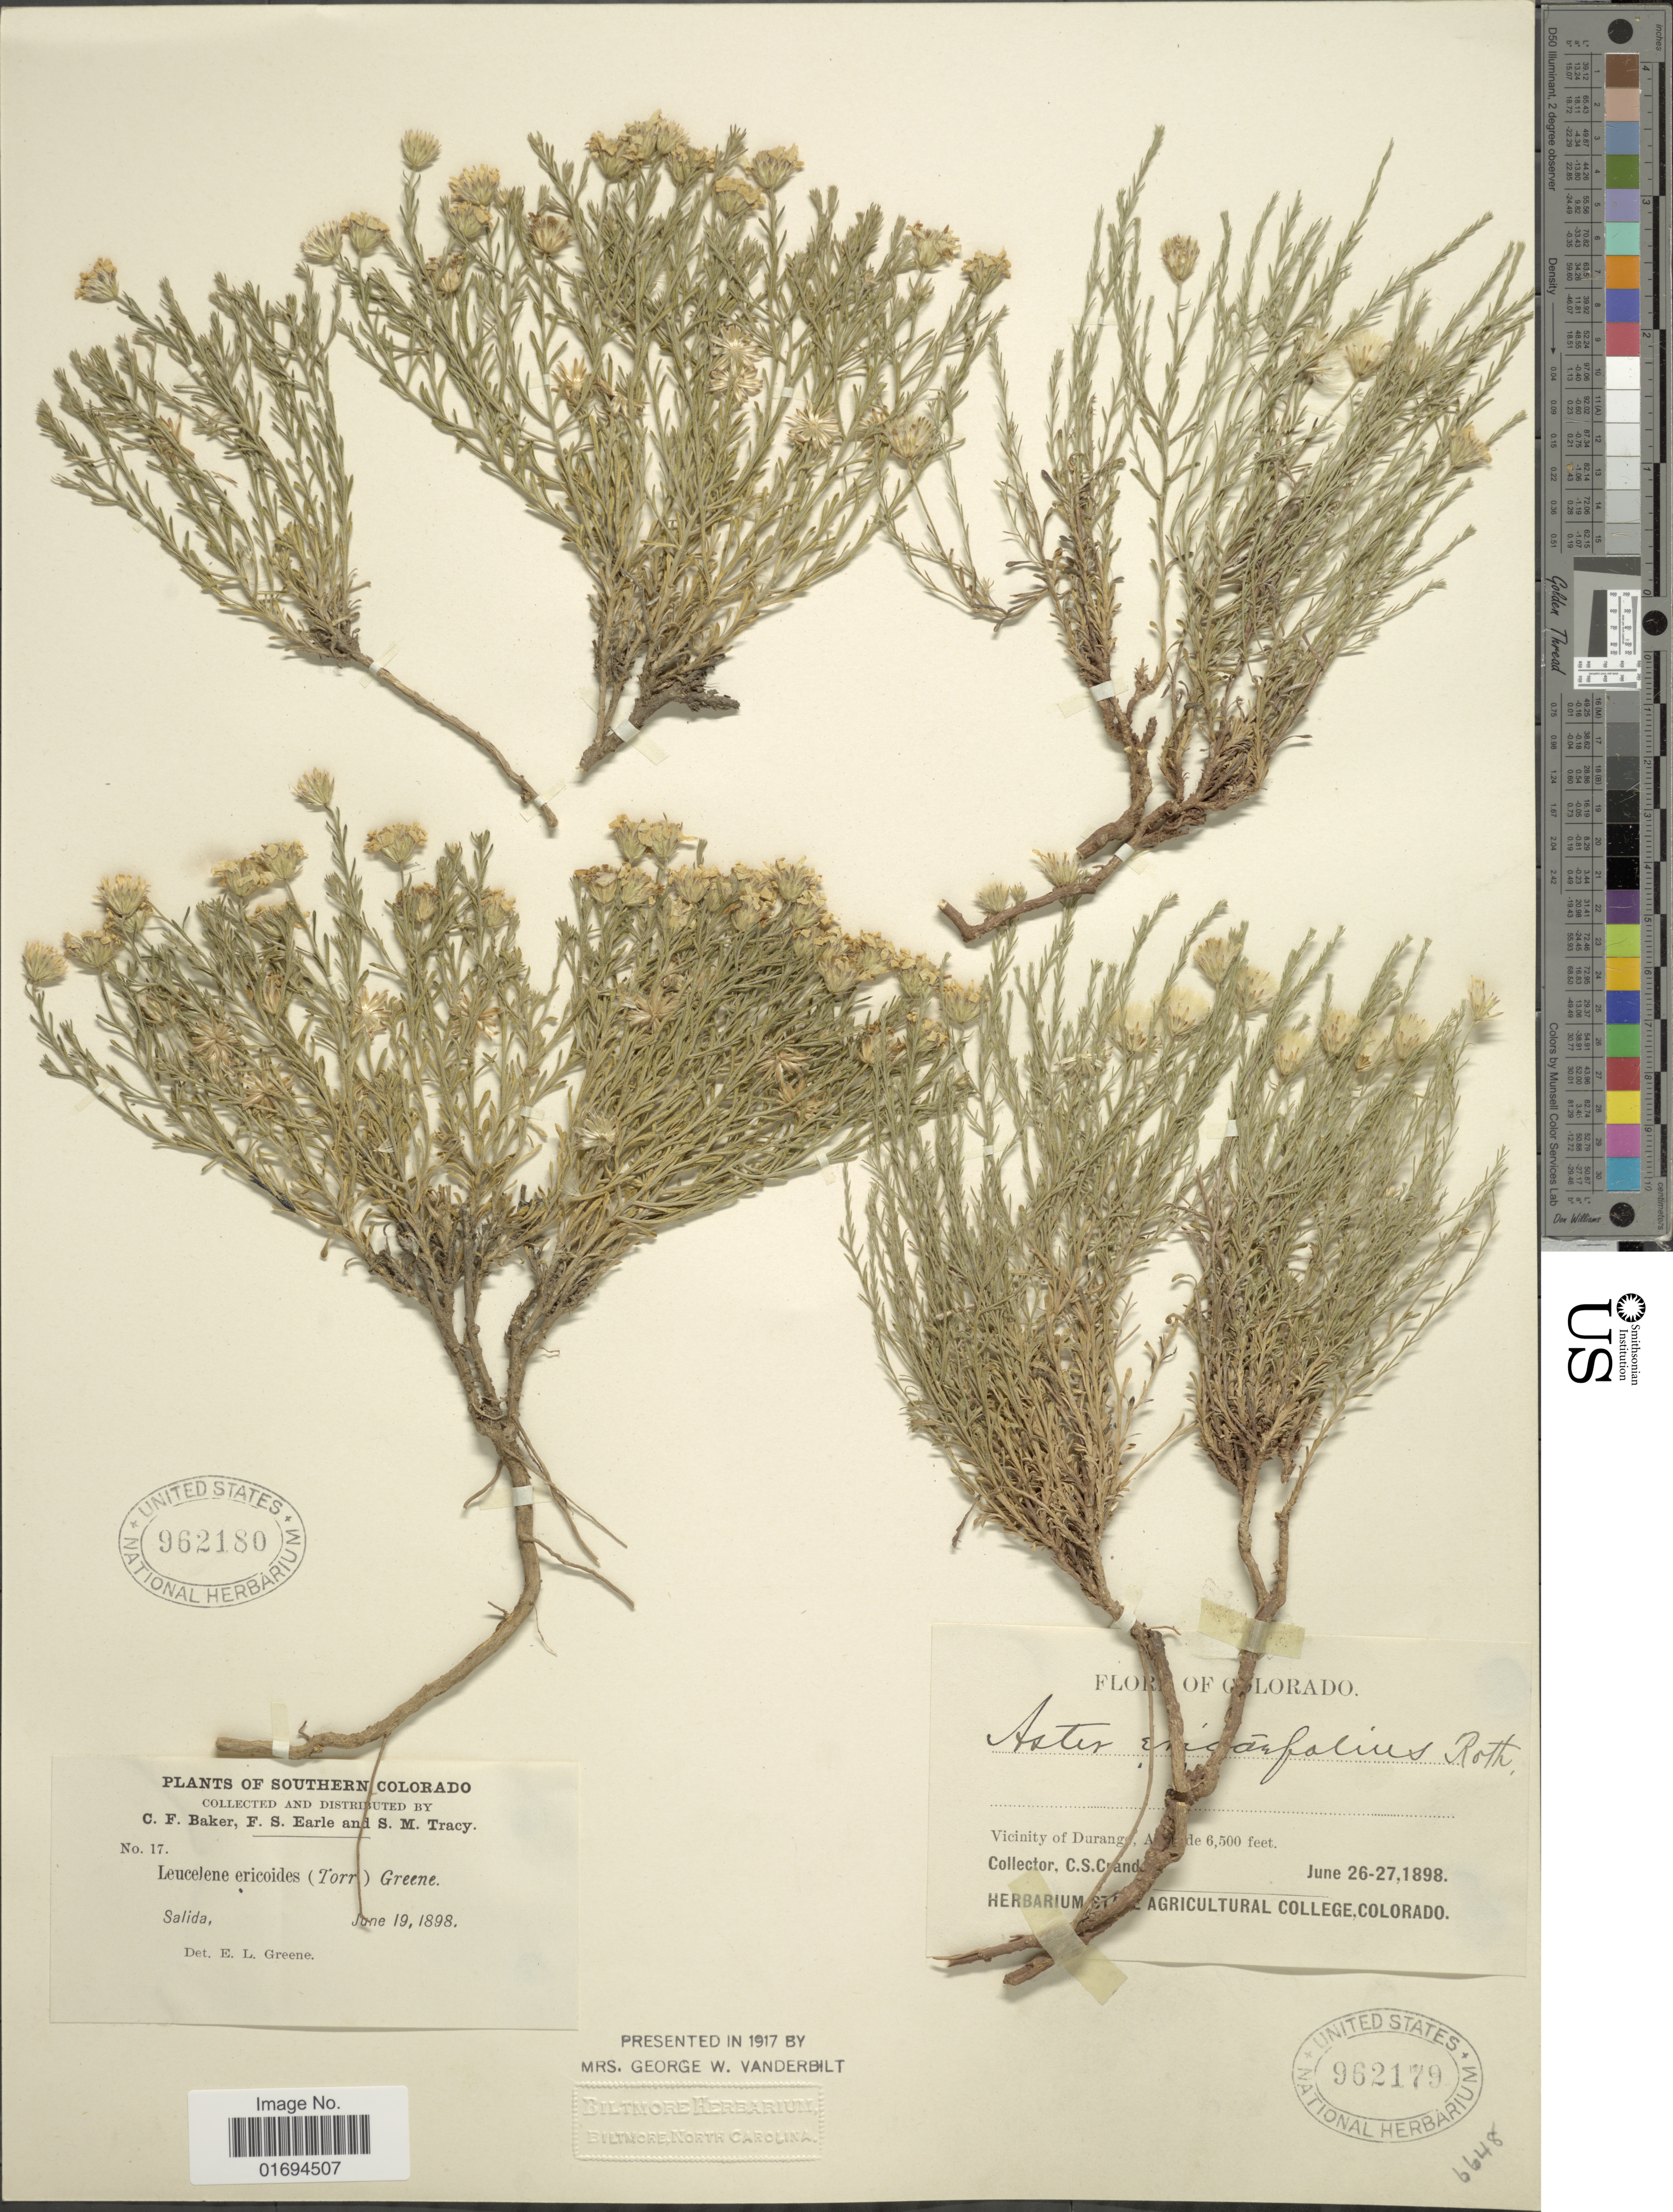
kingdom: Plantae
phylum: Tracheophyta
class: Magnoliopsida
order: Asterales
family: Asteraceae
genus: Chaetopappa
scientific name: Chaetopappa ericoides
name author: (Torr.) G.L. Nesom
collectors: C. F. Baker, F. S. Earle & S. Stracy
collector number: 17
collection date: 1898-06-19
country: United States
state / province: Colorado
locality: Southern Colorado, Salida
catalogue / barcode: US 962180